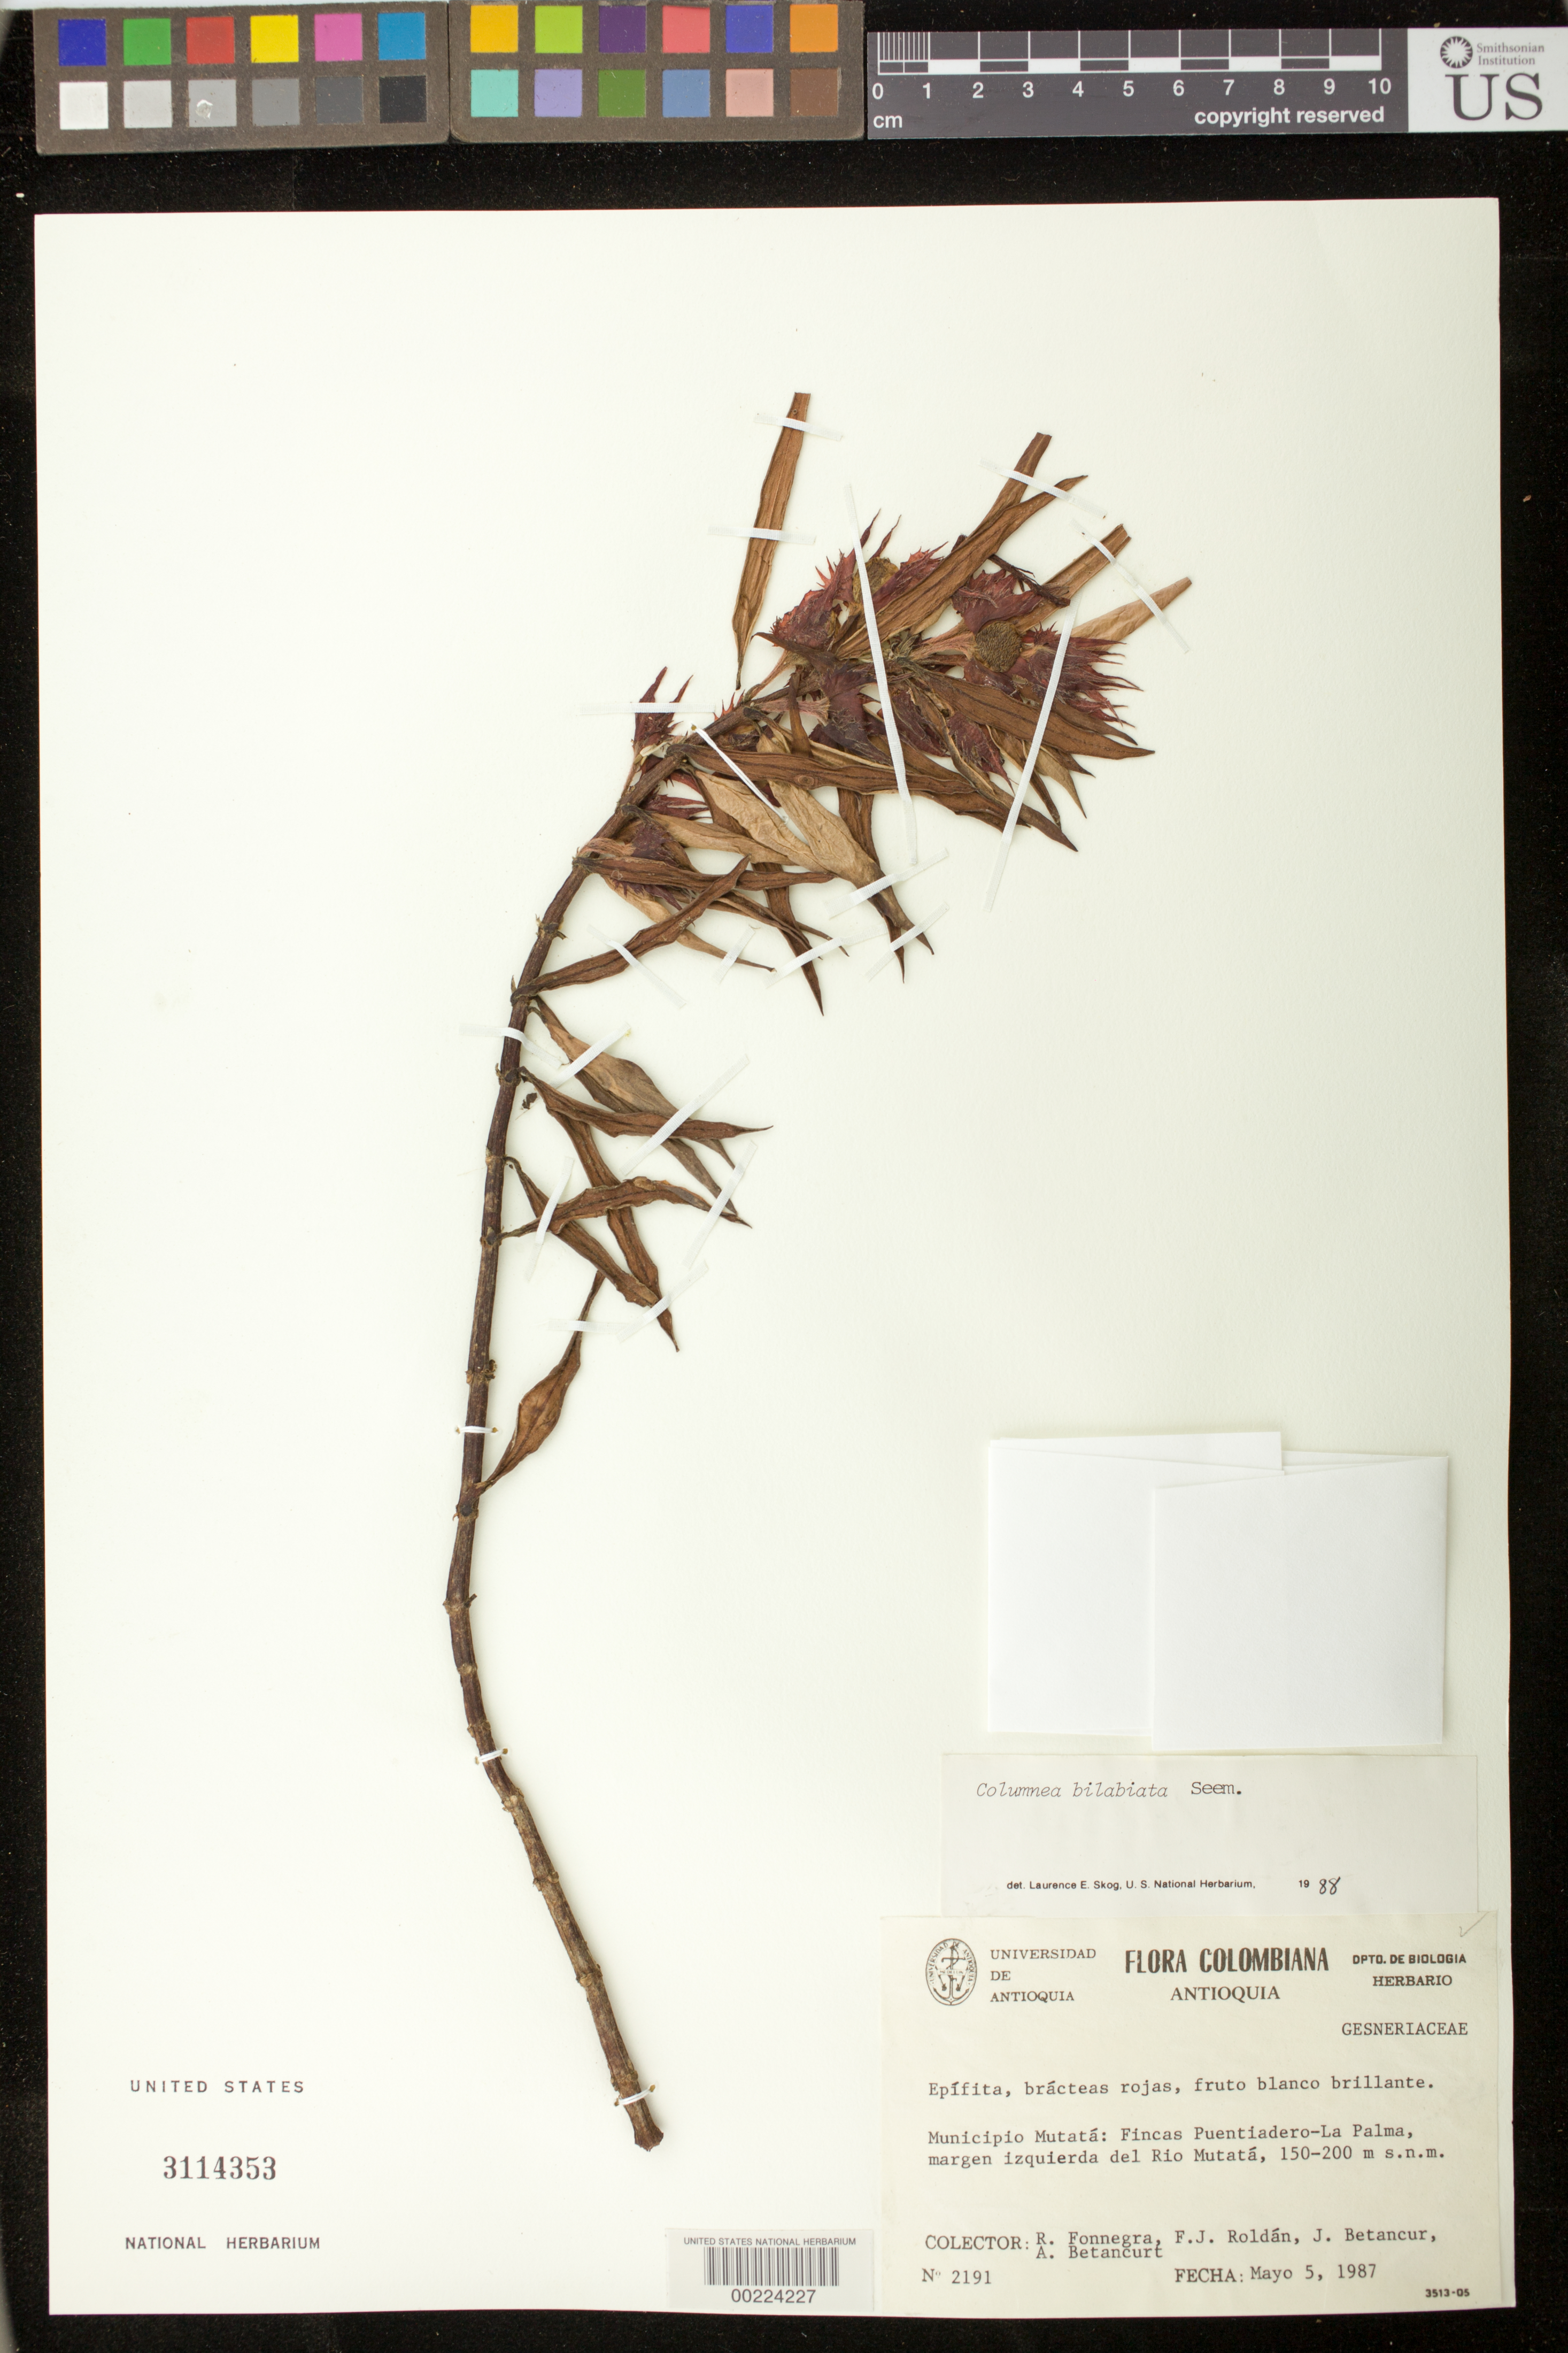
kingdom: Plantae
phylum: Tracheophyta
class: Magnoliopsida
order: Lamiales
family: Gesneriaceae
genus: Columnea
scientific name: Columnea bilabiata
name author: Seem.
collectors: R. Fonnegra G., F. J. Roldán, J. C. Betancur & A. Betancur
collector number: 2191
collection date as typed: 05 May 1987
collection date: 1987-05-05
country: Colombia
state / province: Antioquia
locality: Mun. of Mutata, fincas Puentiadero-La Palma, left bank of Rio Mutata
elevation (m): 150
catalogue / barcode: US 3114353